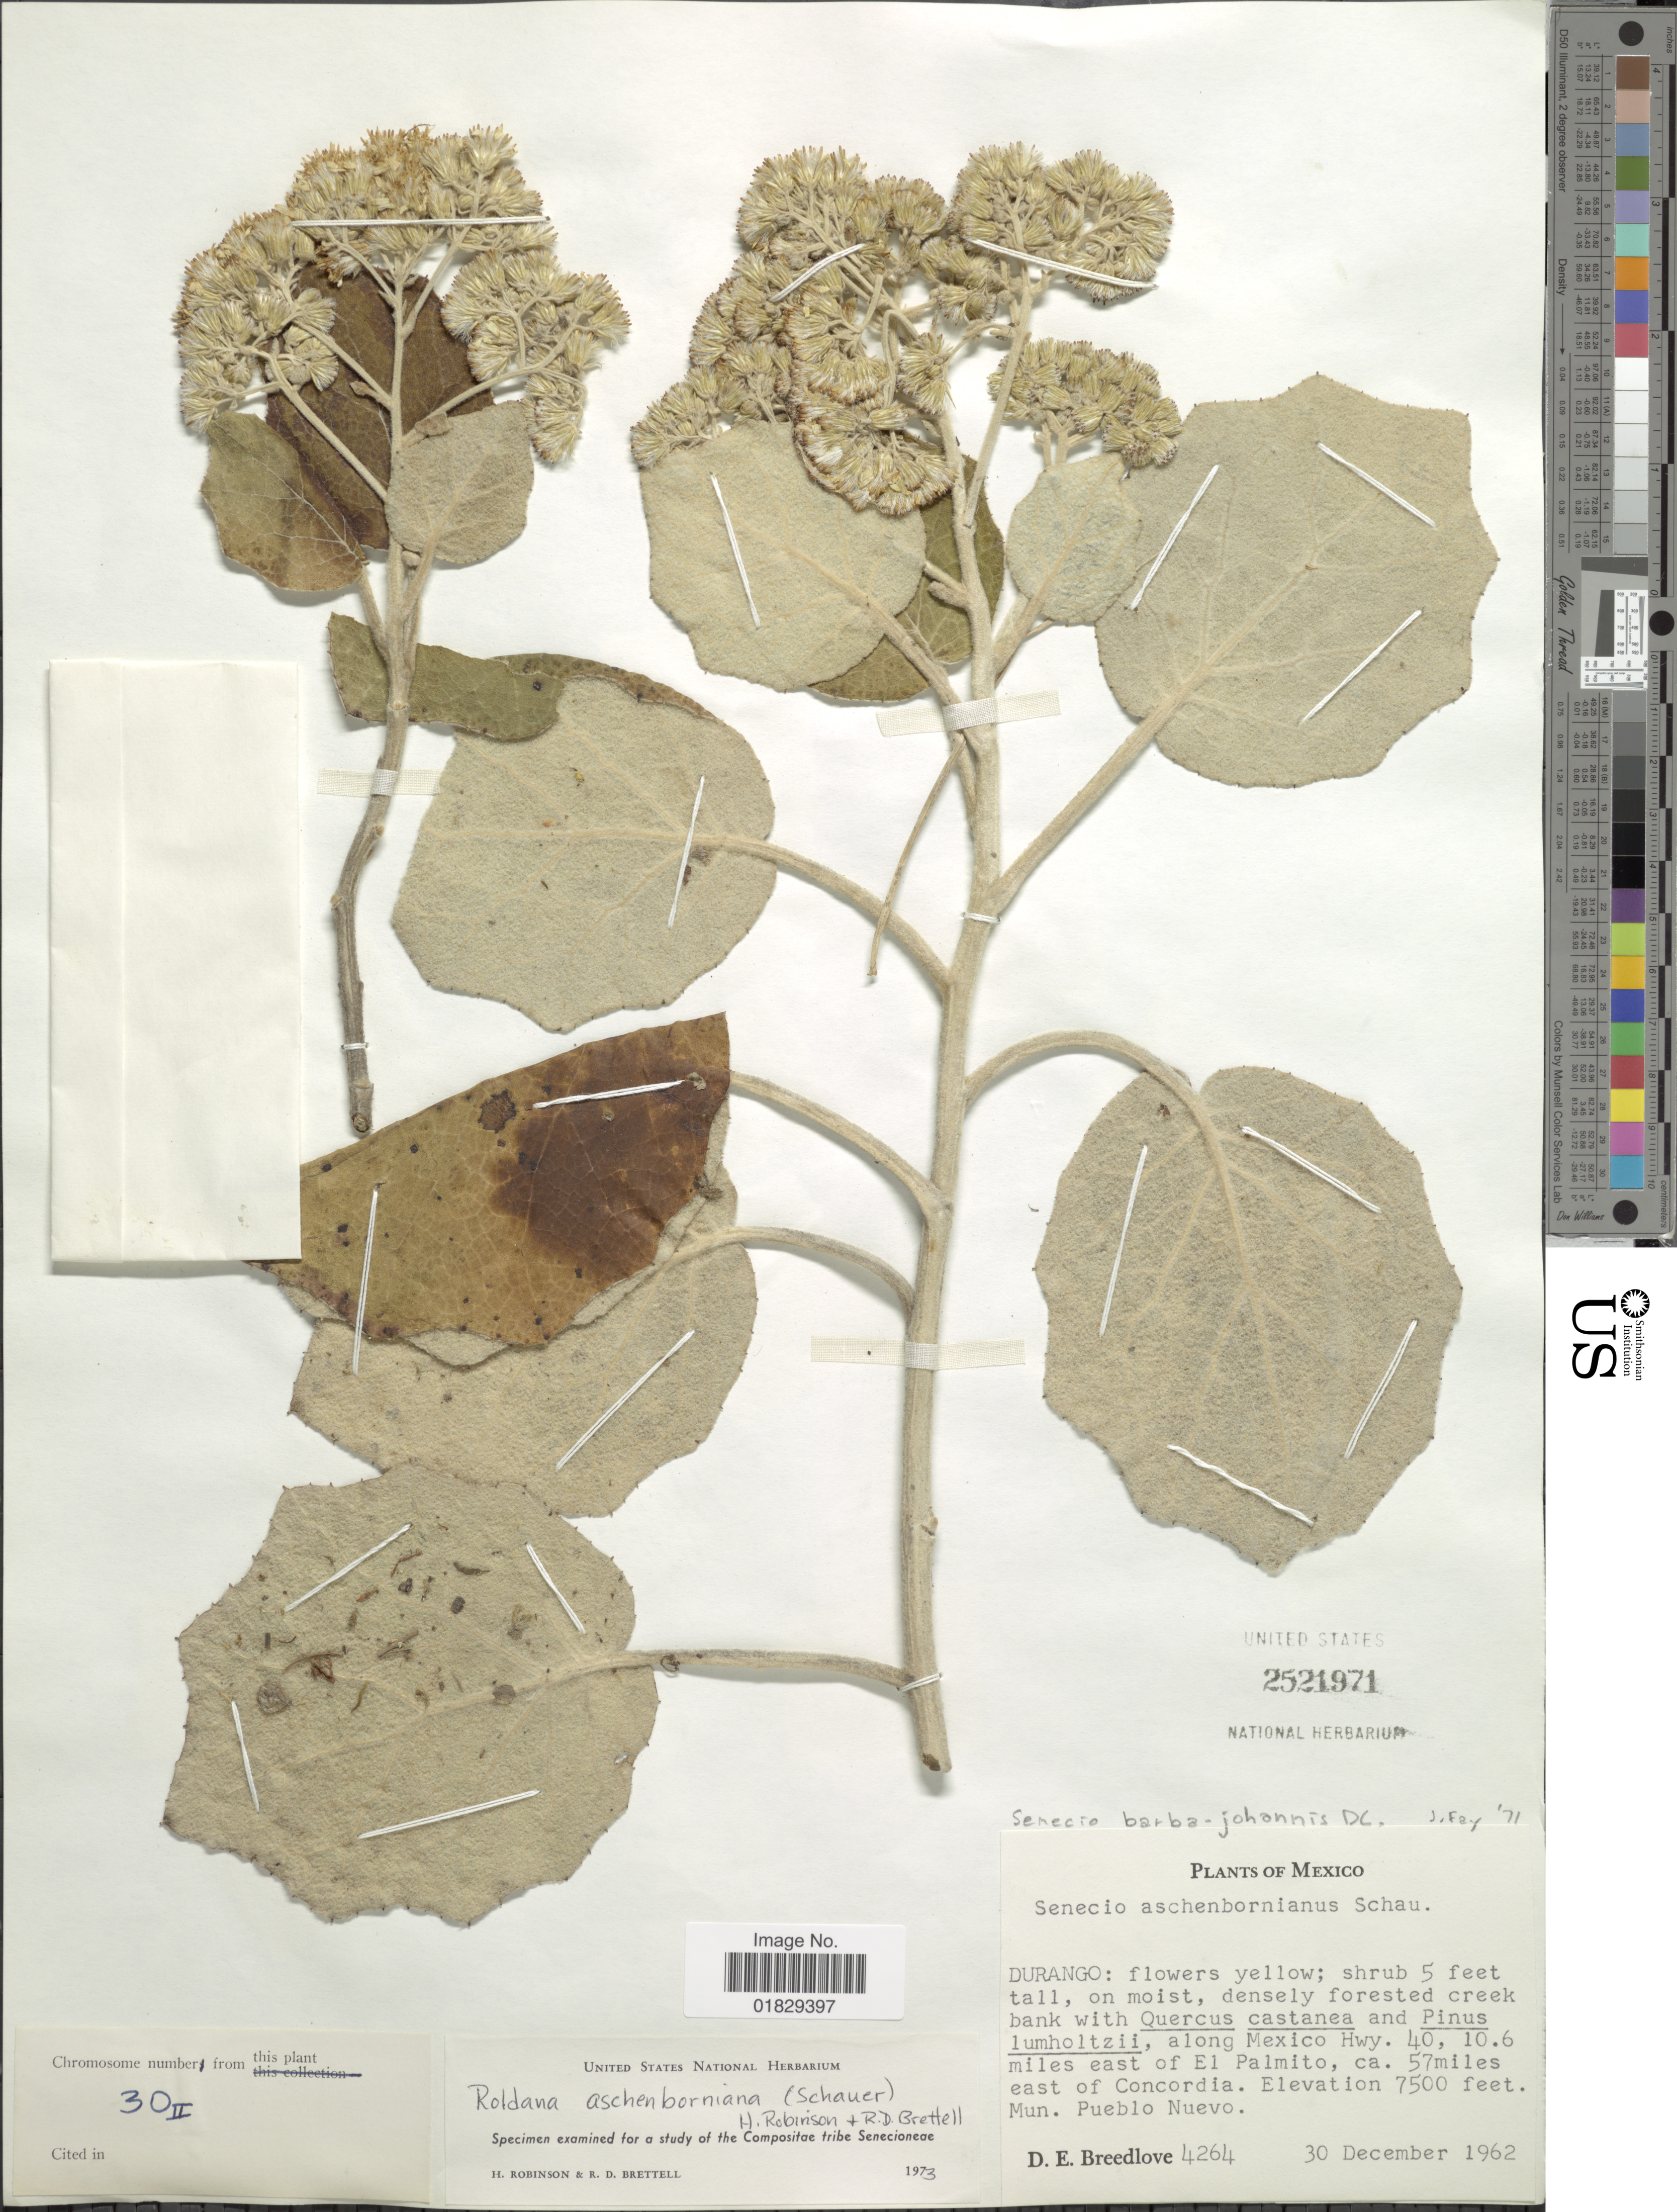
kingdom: Plantae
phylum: Tracheophyta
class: Magnoliopsida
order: Asterales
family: Asteraceae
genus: Roldana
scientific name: Roldana aschenborniana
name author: (S. Schauer) H. Rob. & Brettell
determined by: Brettell, R. D.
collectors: D. E. Breedlove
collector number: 4264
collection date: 1962-12-30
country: Mexico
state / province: Durango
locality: Durango: along Mexico Hwy. 40, 10.6 miles east of El Palmito, ca. 57miles east o Concordia. Mun. Pueblo Nuevo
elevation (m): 2286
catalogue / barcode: US 2521971